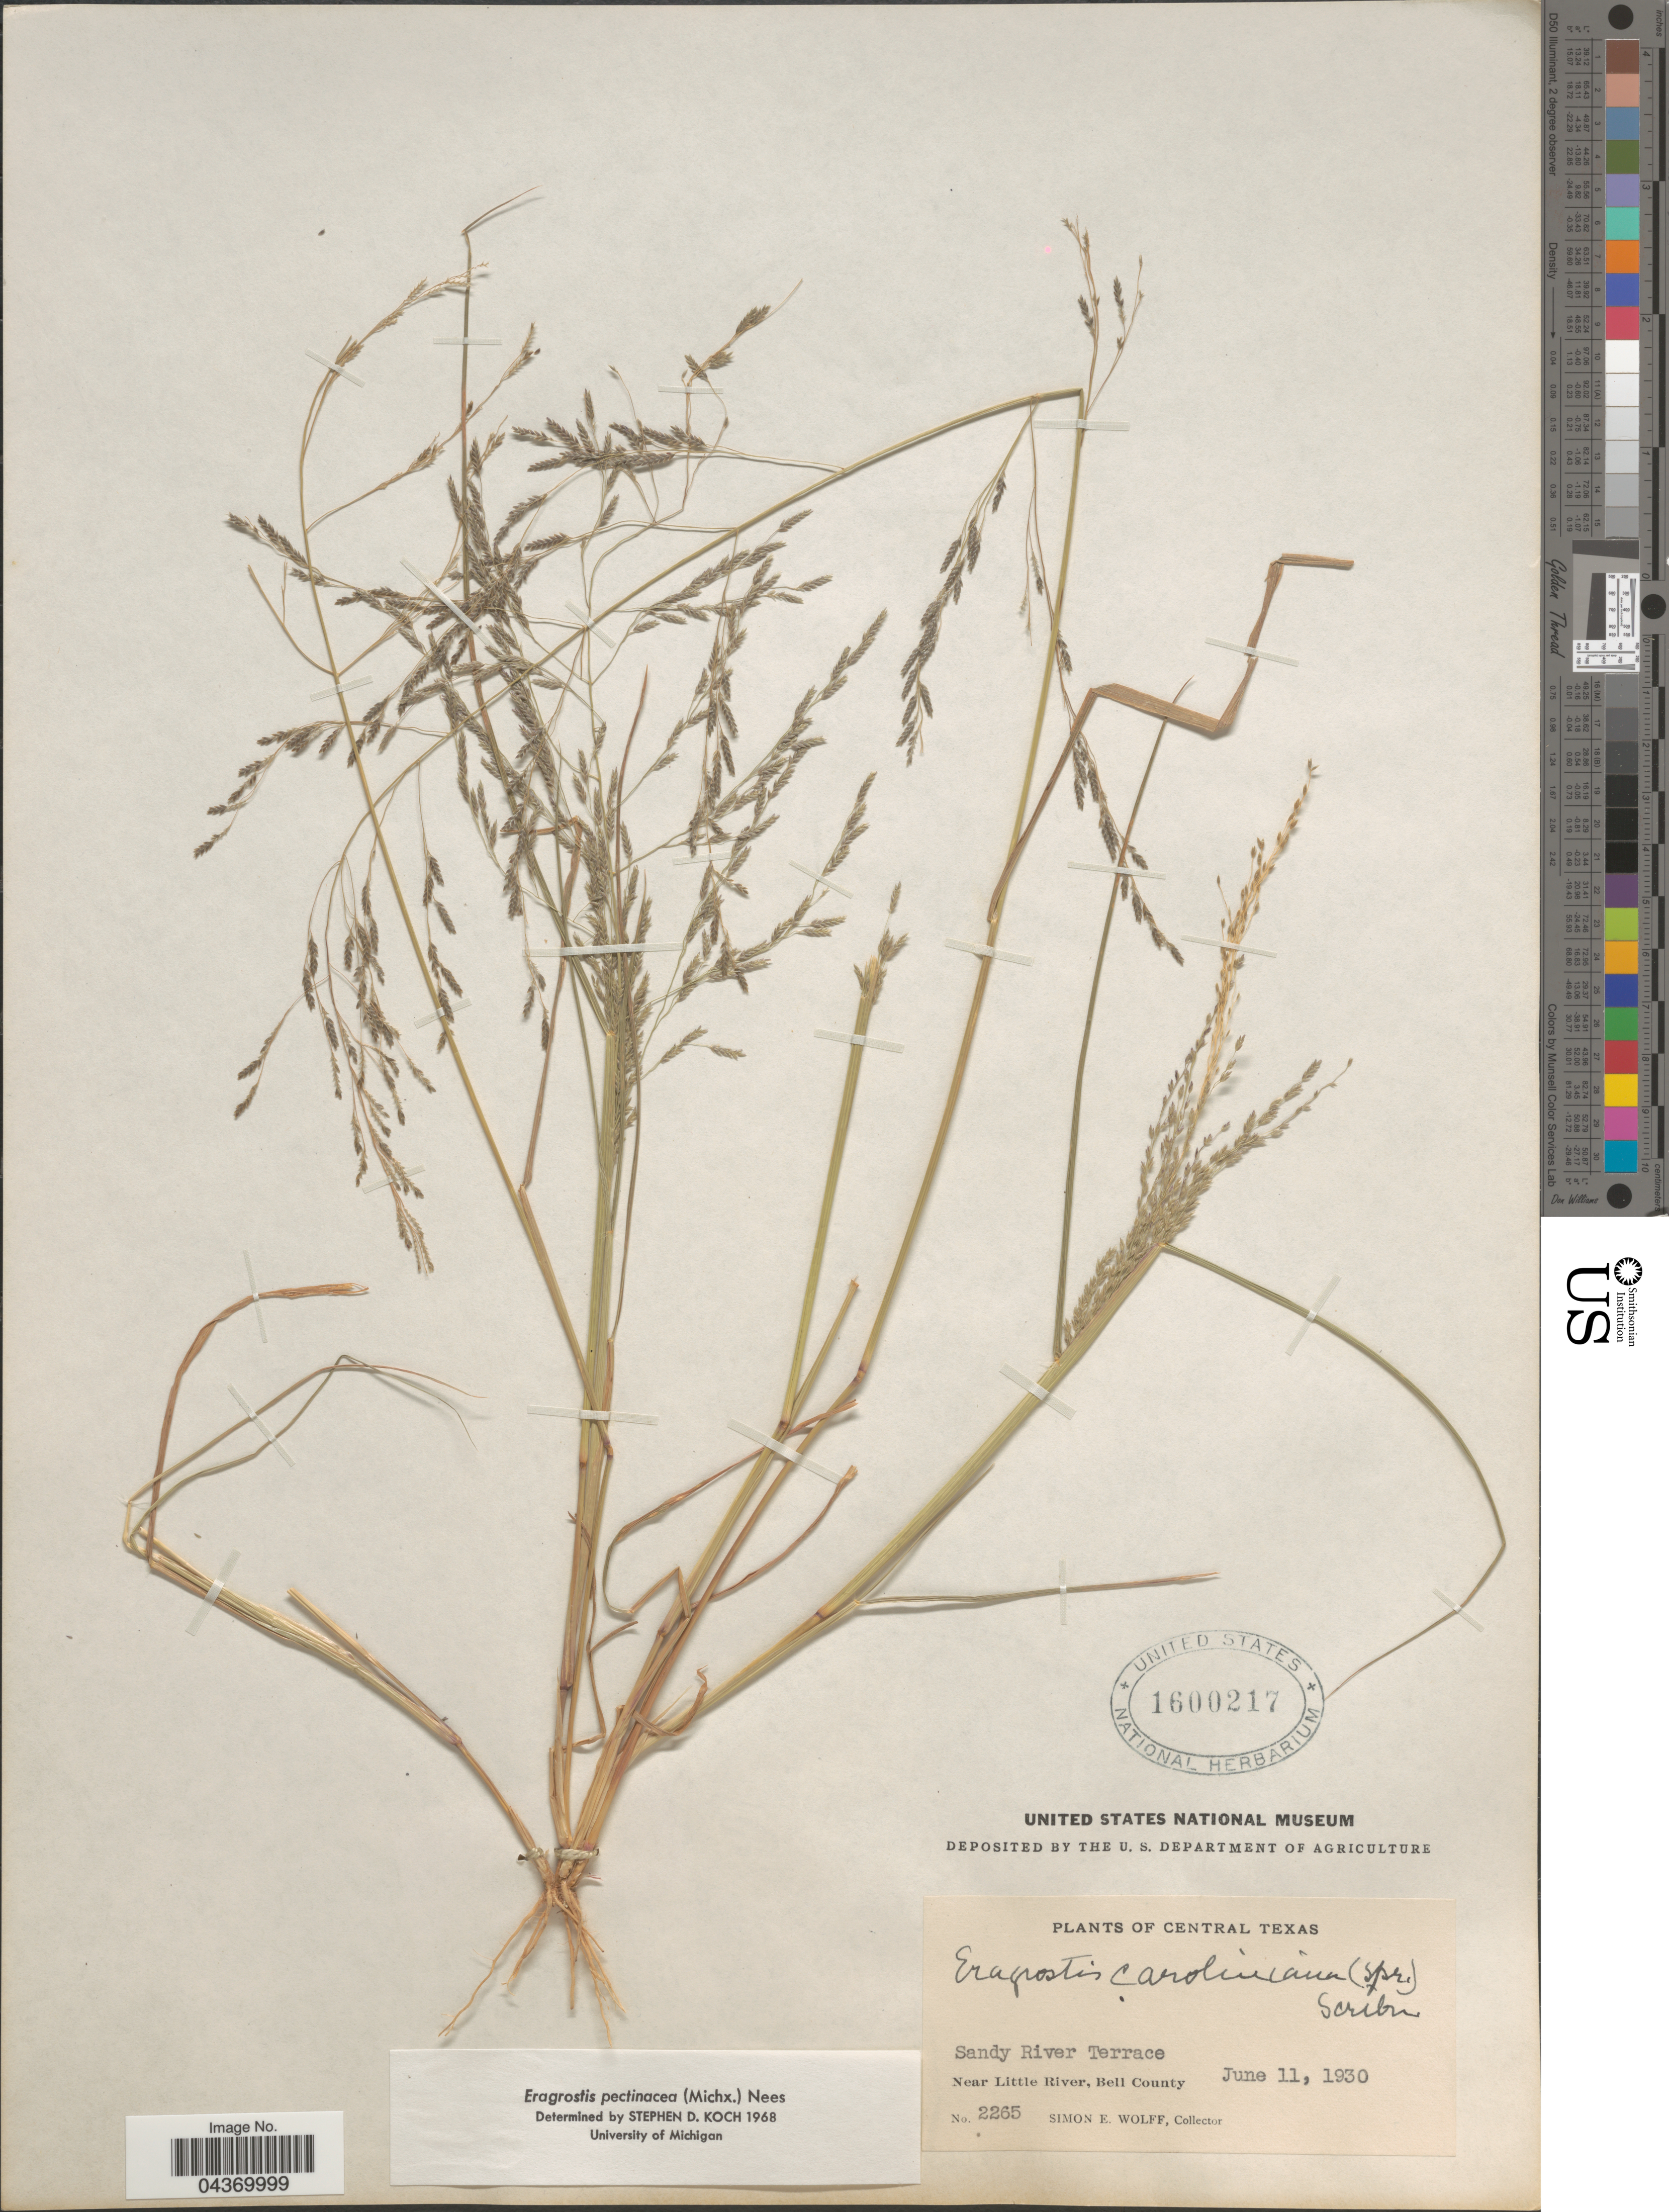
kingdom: Plantae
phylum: Tracheophyta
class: Liliopsida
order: Poales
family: Poaceae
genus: Eragrostis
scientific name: Eragrostis pectinacea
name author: (Michx.) Nees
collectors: S. E. Wolff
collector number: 2265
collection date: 1930-06-11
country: United States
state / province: Texas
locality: Central Texas. Sandy River Terrace. Near Little River, Bell County.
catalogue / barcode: US 1600217